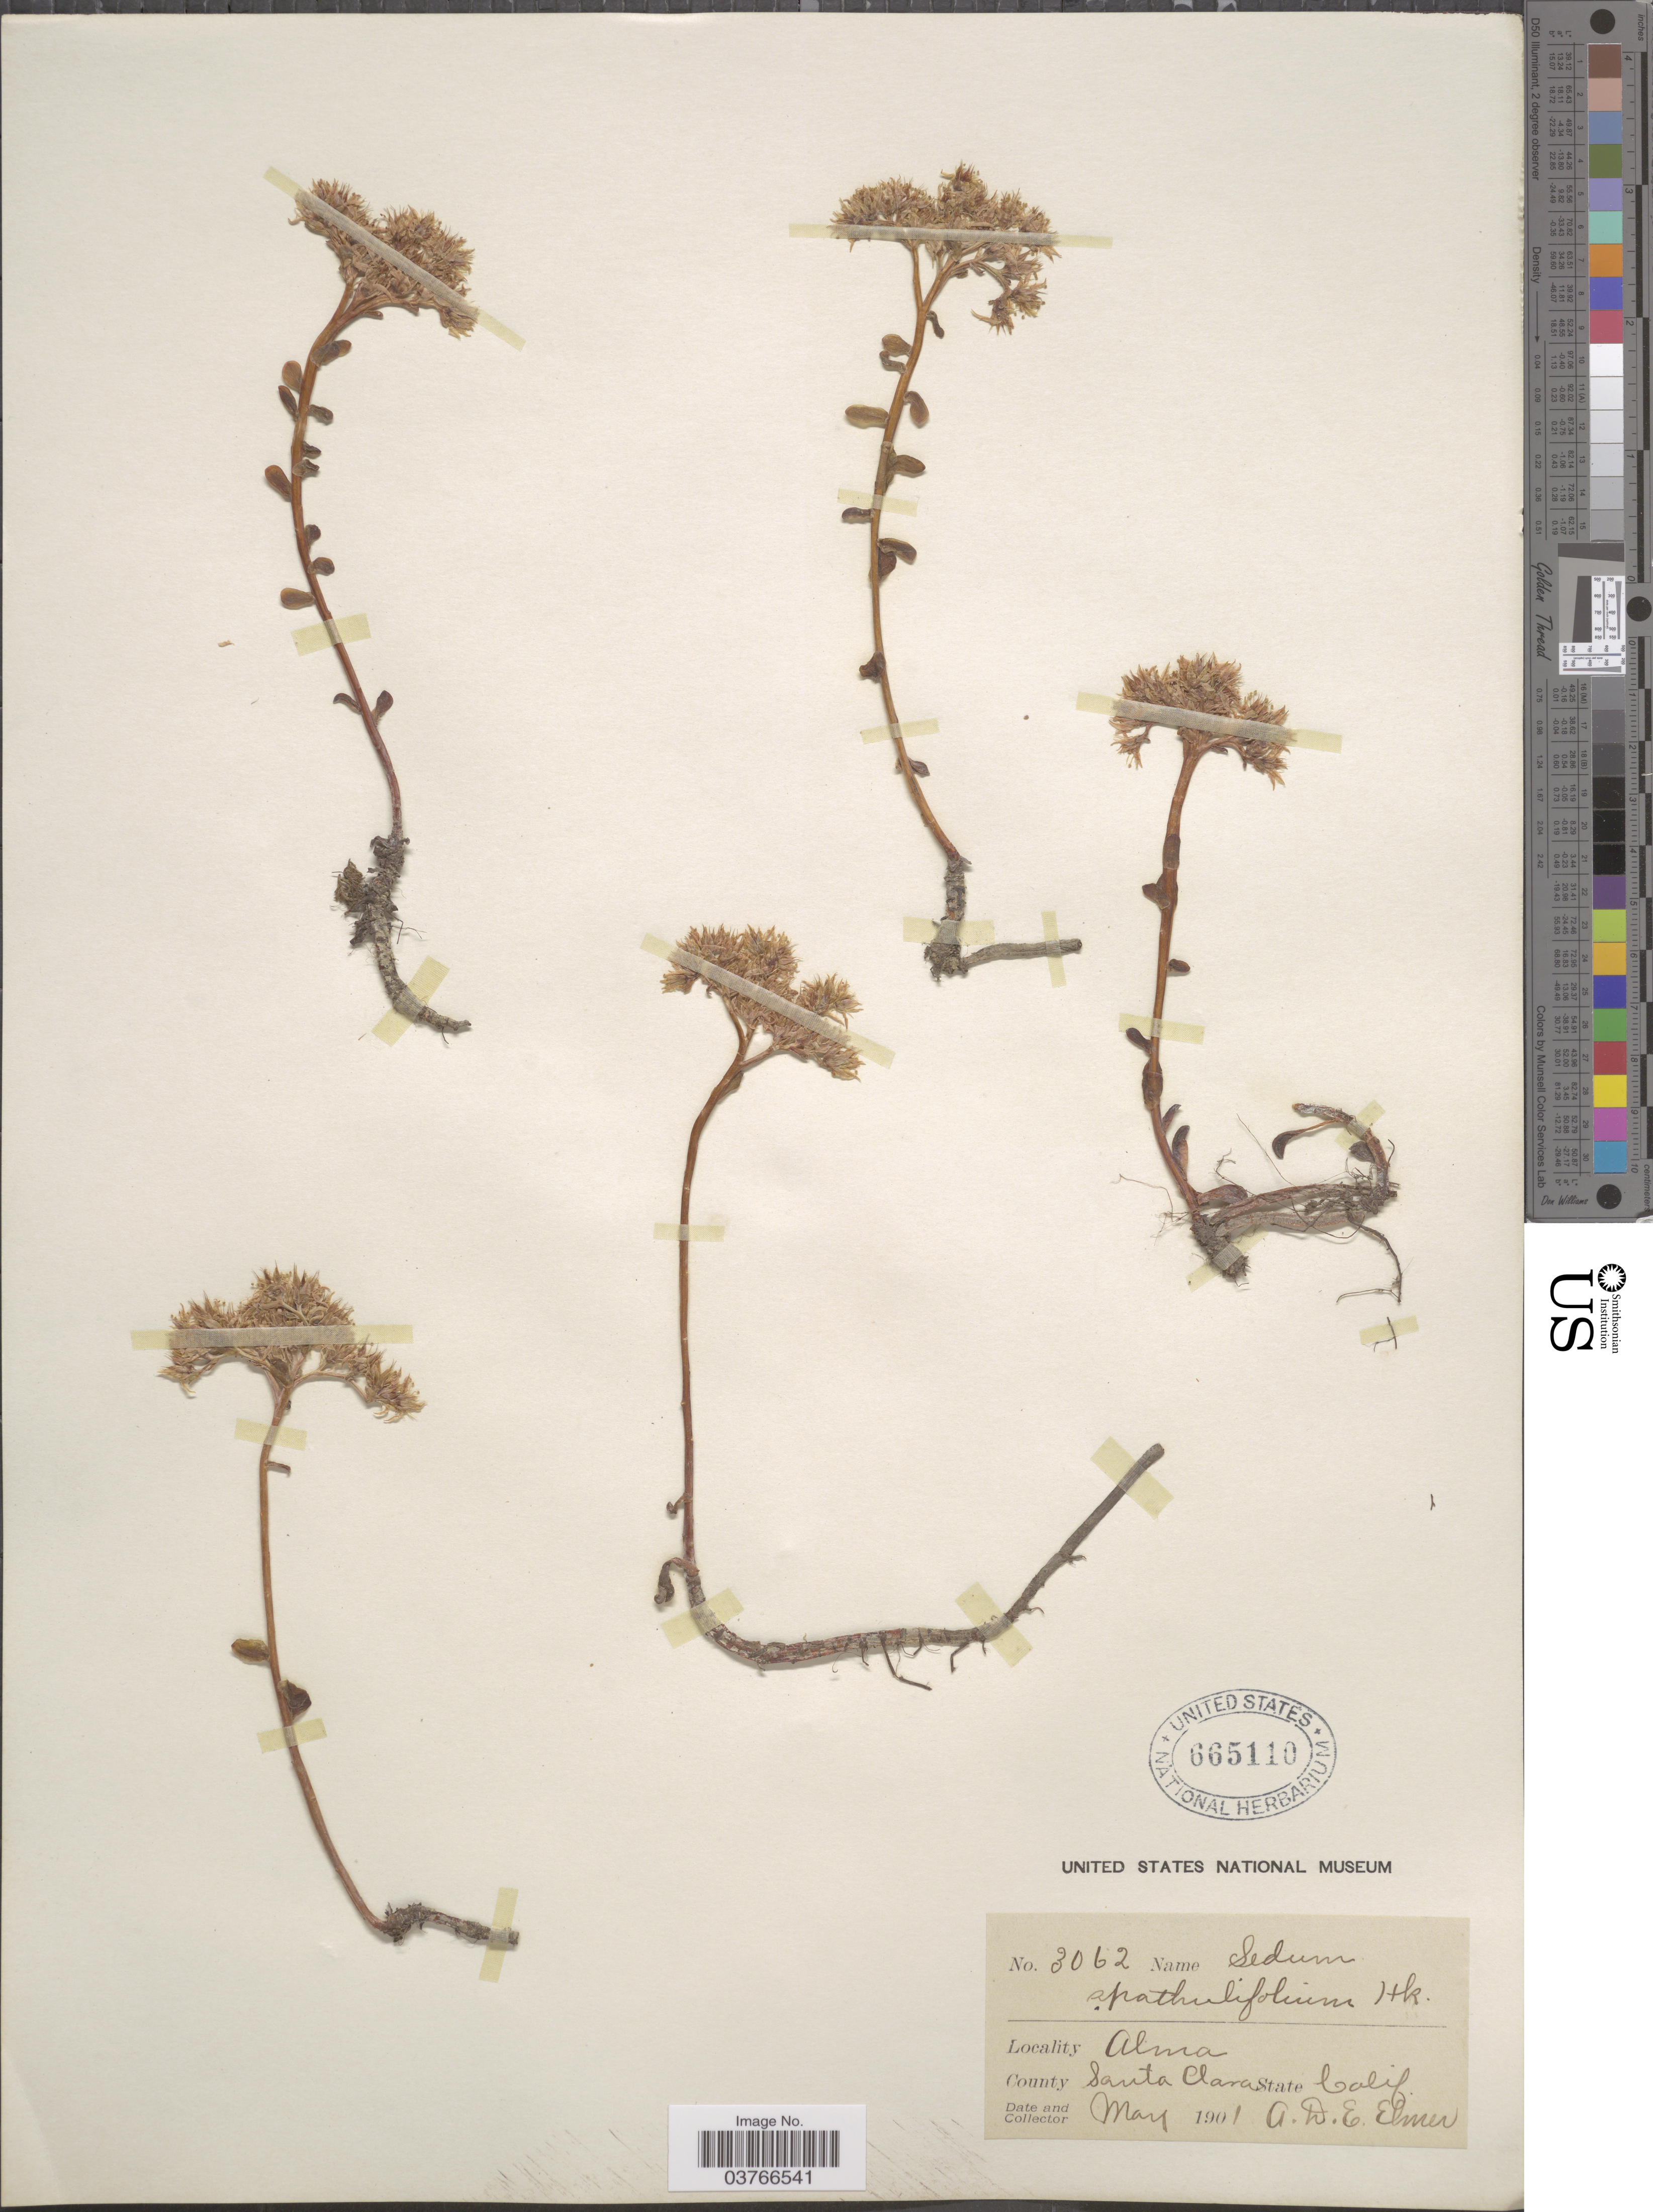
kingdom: Plantae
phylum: Tracheophyta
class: Magnoliopsida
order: Saxifragales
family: Crassulaceae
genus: Sedum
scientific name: Sedum spathulifolium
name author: Hook.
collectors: A. D. E. Elmer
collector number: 3062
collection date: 1901-05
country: United States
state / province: California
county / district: Santa Clara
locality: Alma. County Santa Clara.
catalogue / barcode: US 665110